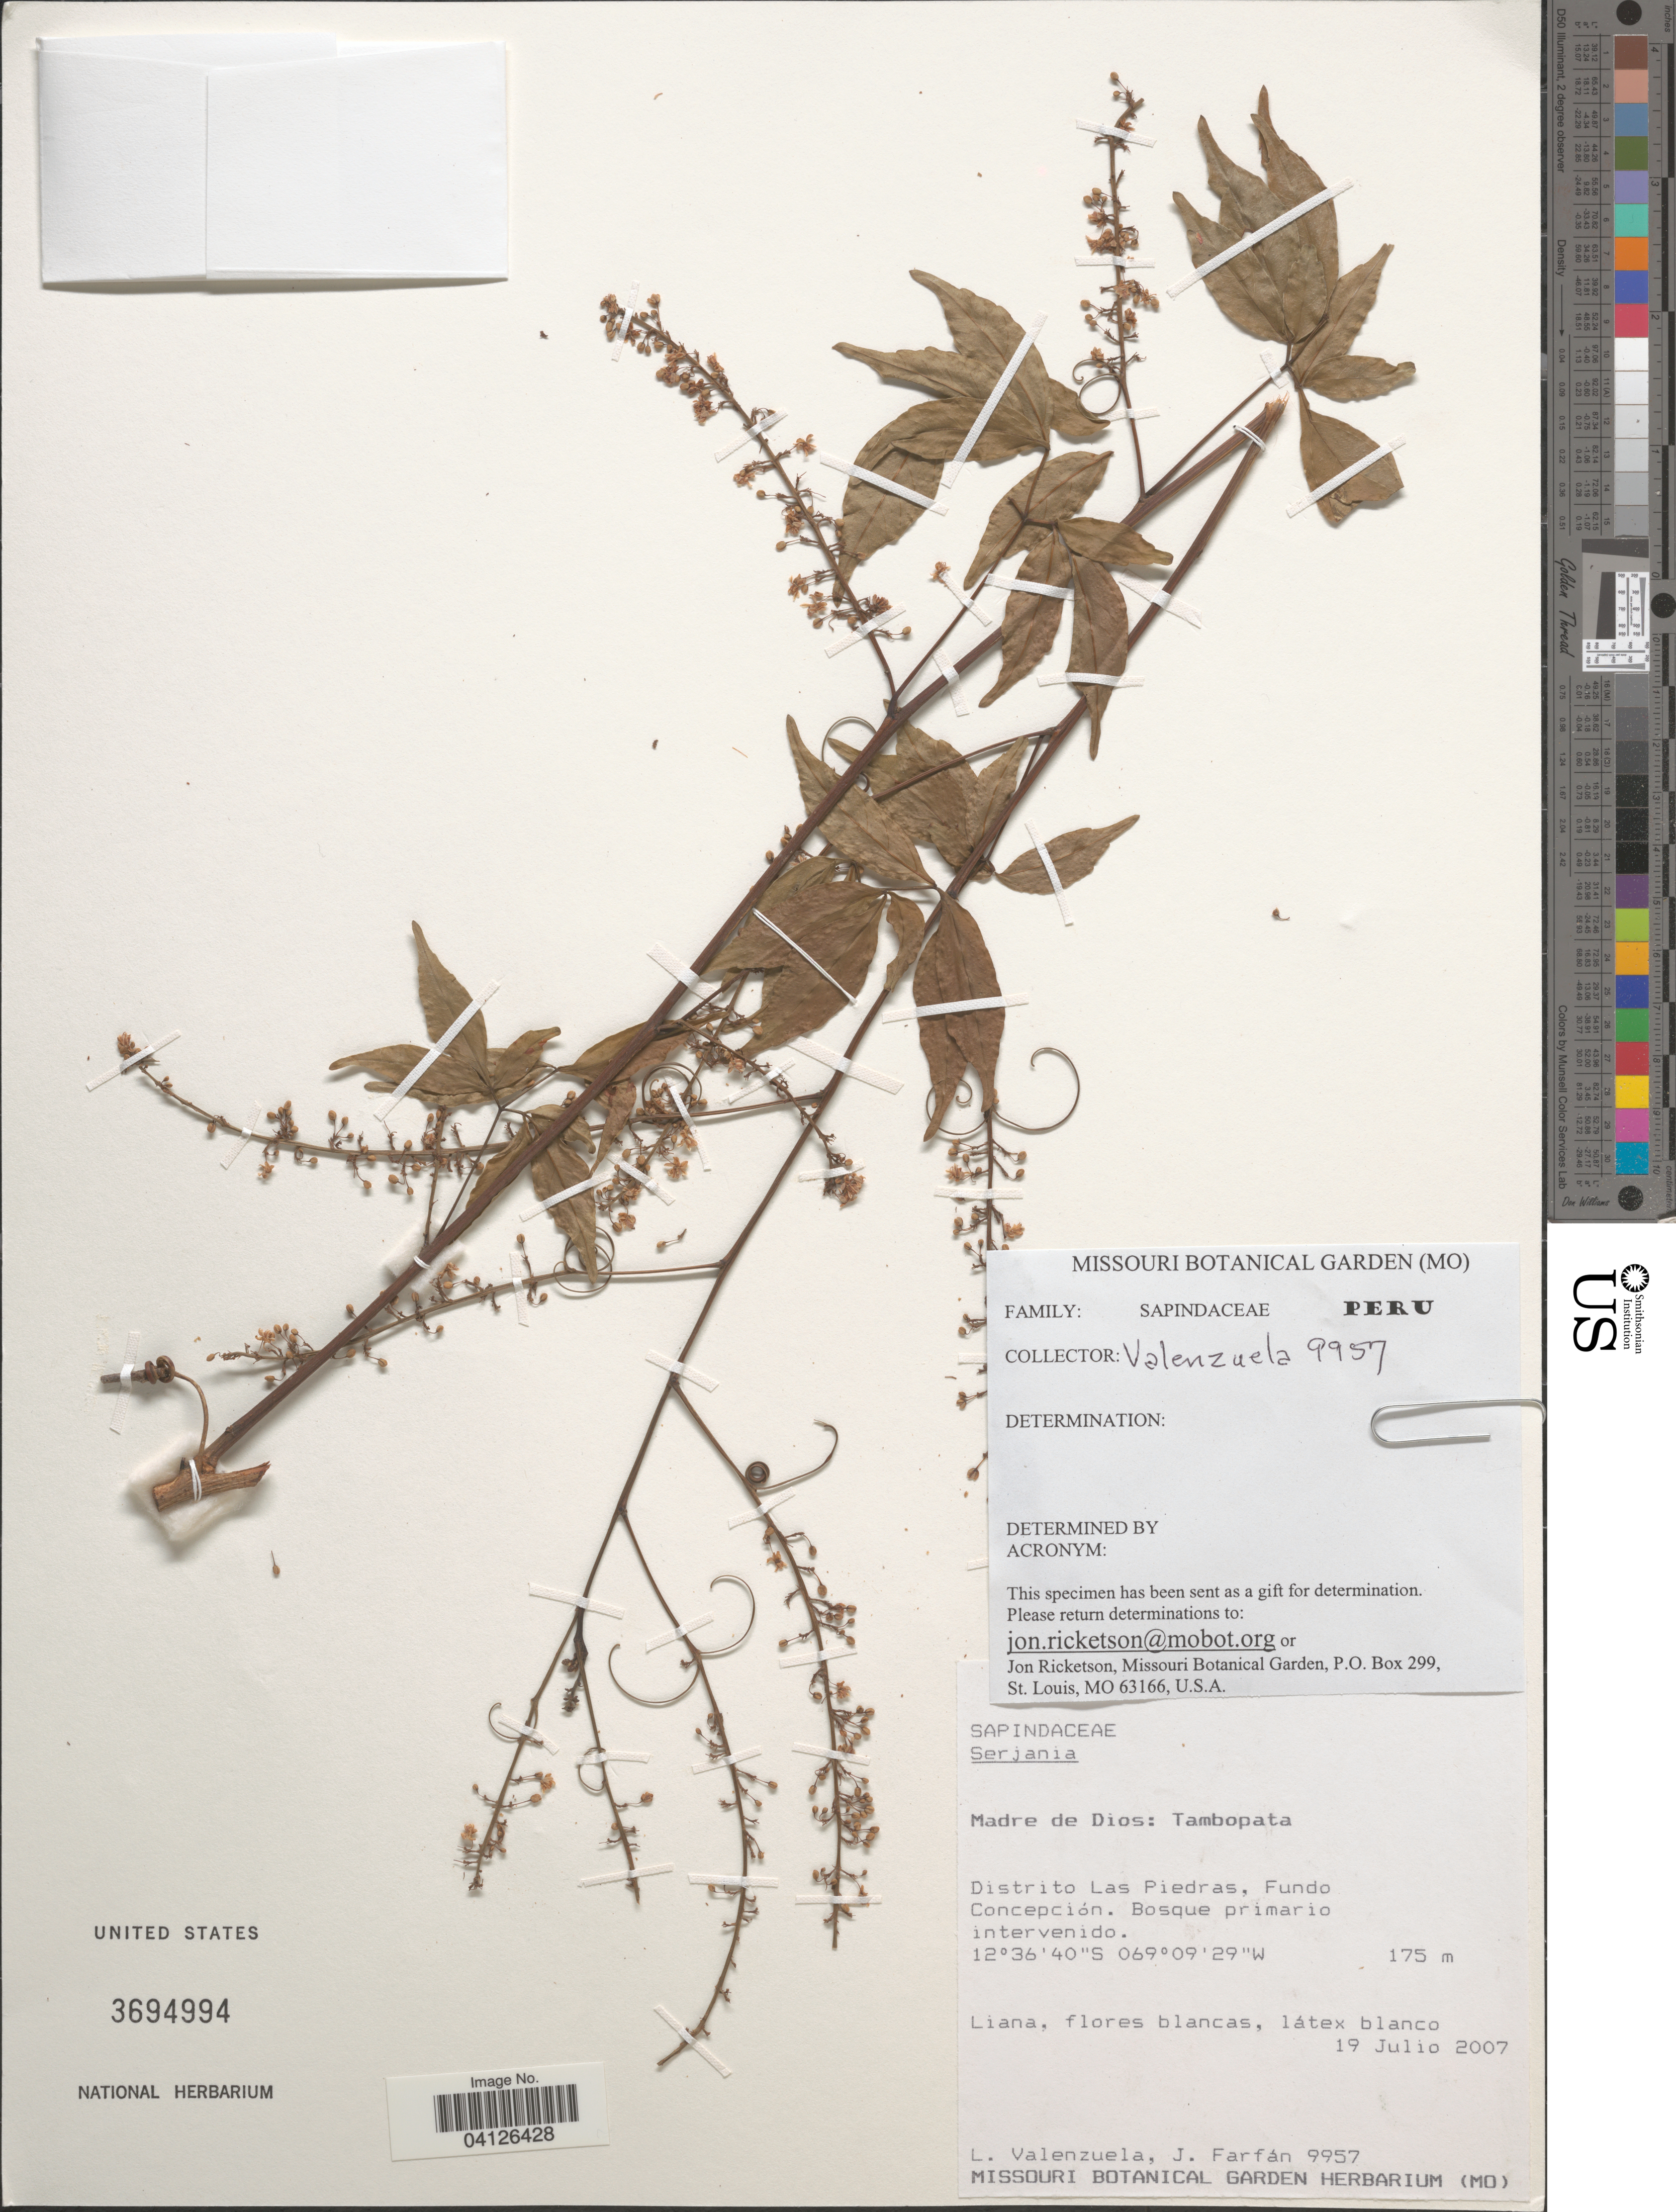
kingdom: Plantae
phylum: Tracheophyta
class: Magnoliopsida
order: Sapindales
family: Sapindaceae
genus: Serjania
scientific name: Serjania sp.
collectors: L. Valenzuela & J. Farfán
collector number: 9957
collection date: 2007-07-19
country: Peru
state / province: Madre de Dios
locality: Tambopata. Distrito Las Piedras, Fundo Concepción.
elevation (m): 175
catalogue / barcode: US 3694994